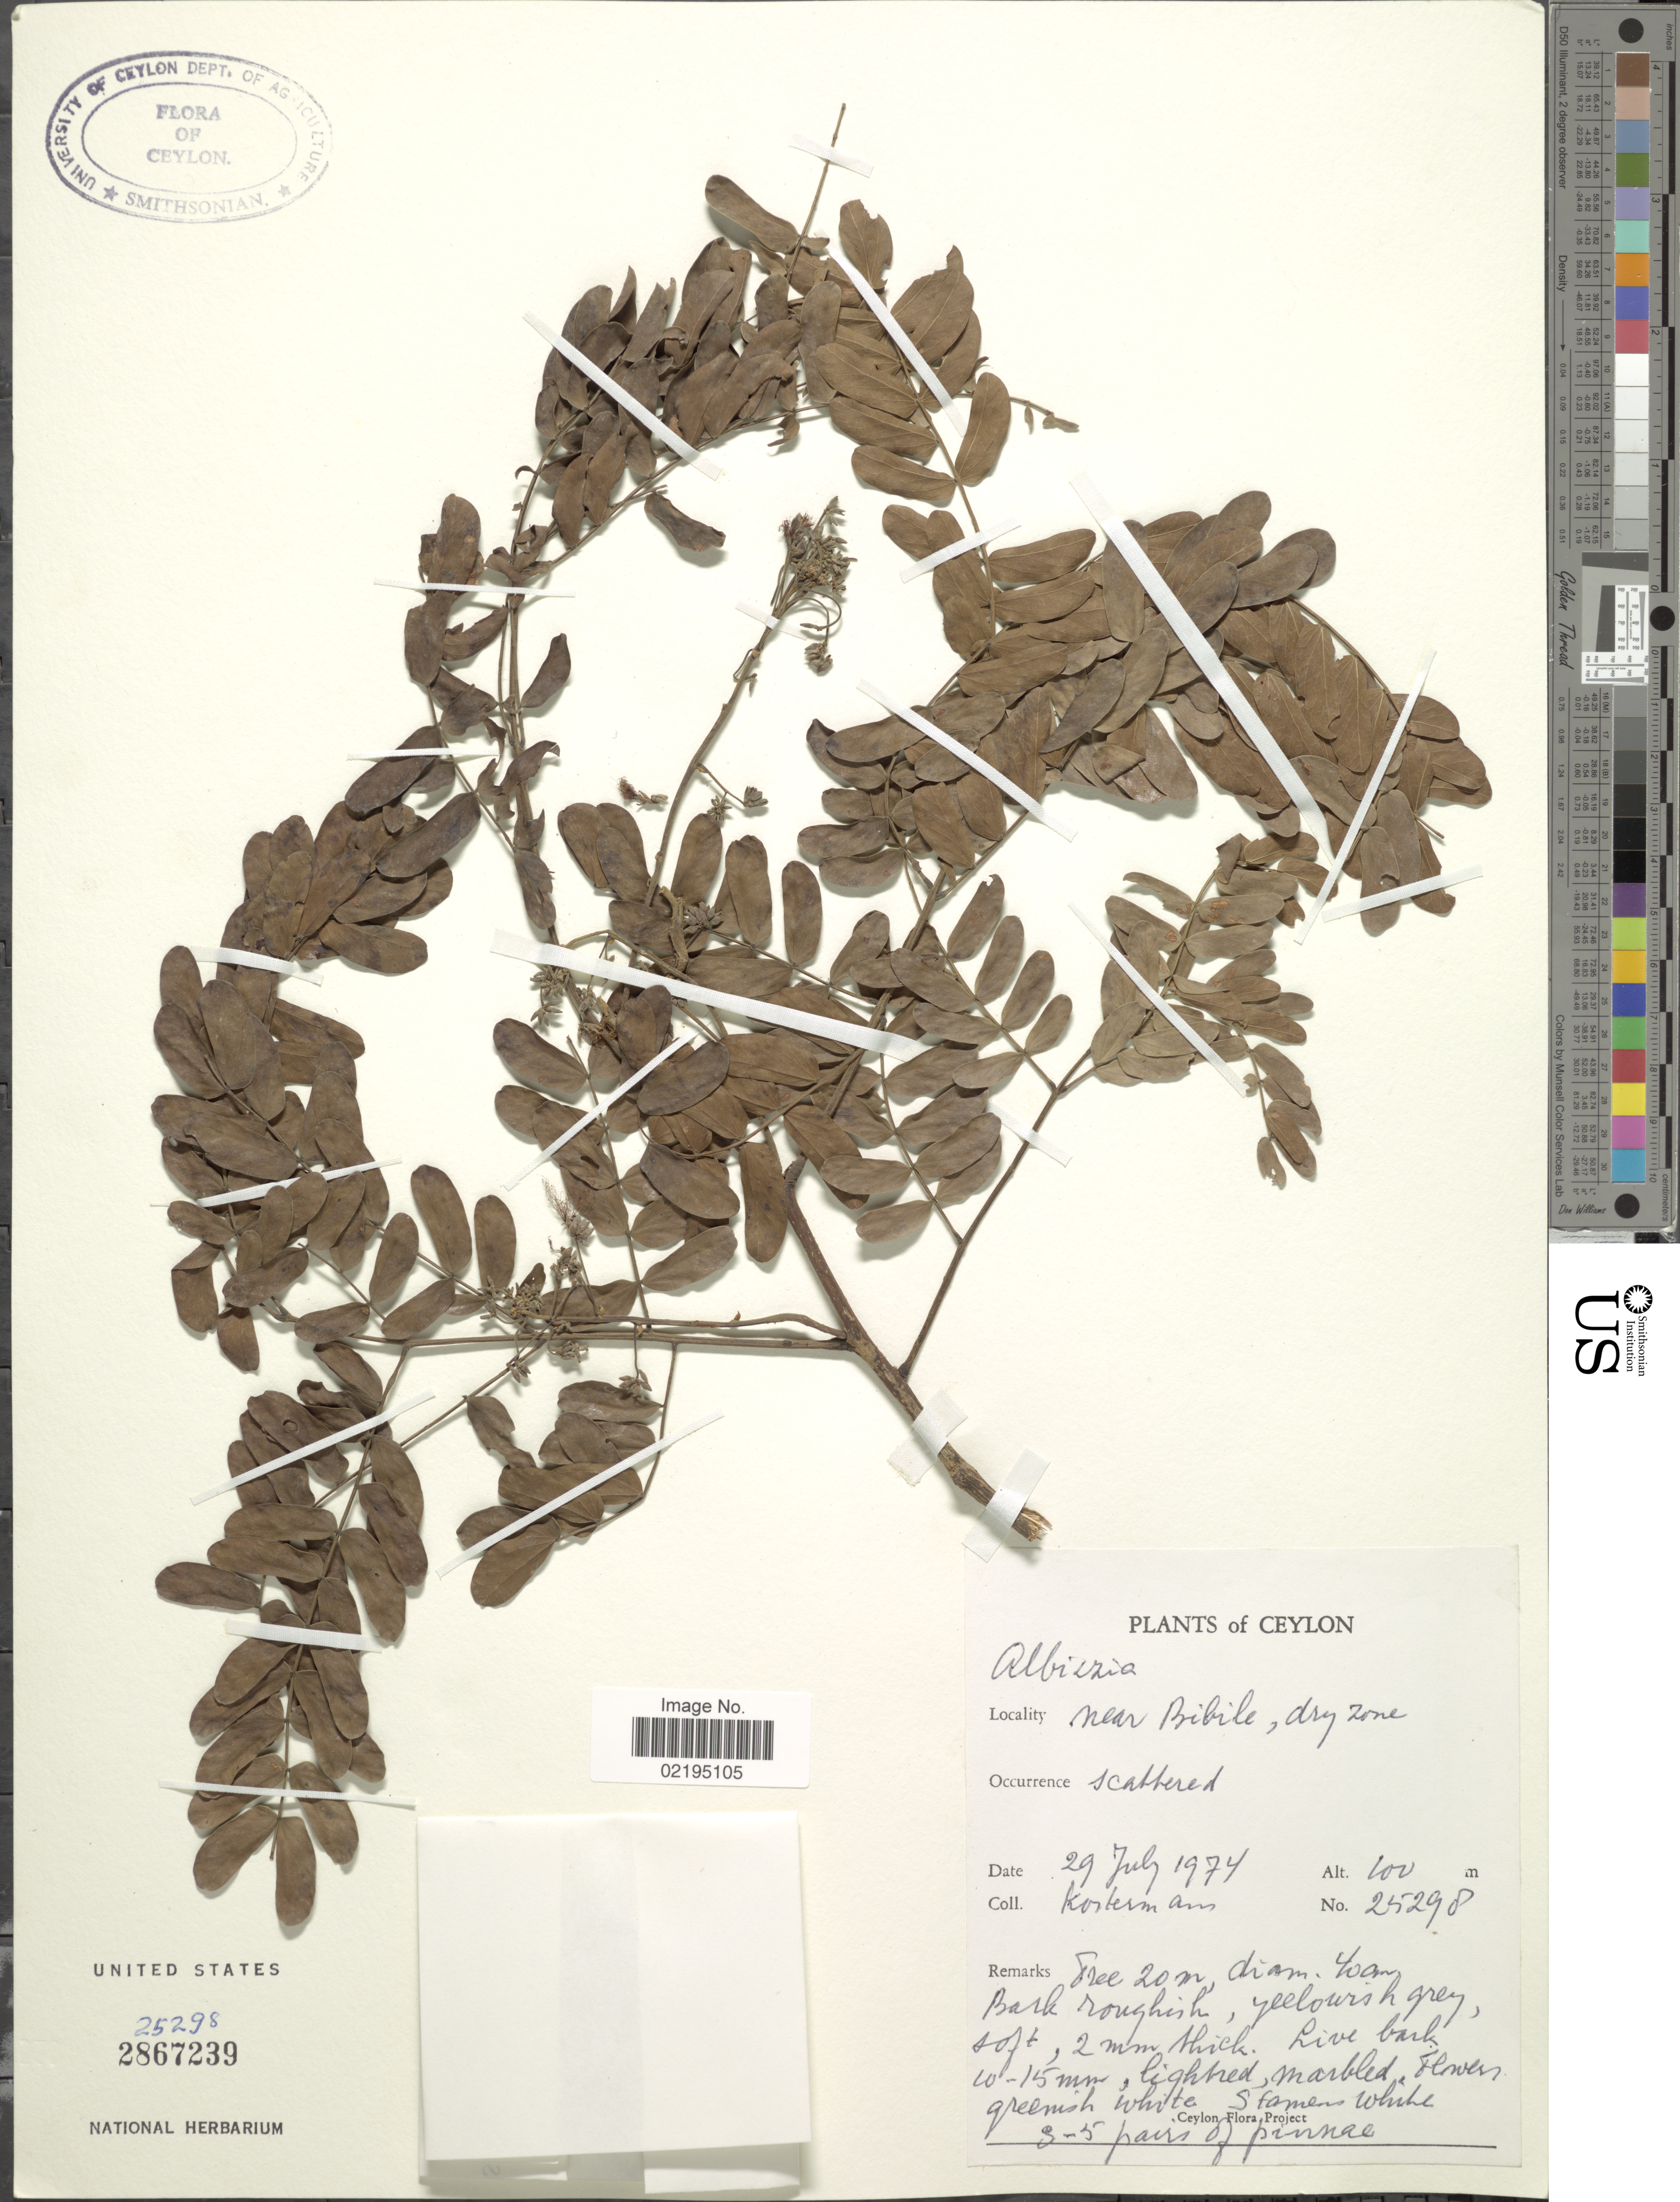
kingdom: Plantae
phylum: Tracheophyta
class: Magnoliopsida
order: Fabales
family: Fabaceae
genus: Albizia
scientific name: Albizia sp.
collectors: A. J. G. Kostermans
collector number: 25298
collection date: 1974-07-29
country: Sri Lanka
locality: Ceylon, near Bibile, dry zone.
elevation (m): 100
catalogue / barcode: US 2867239